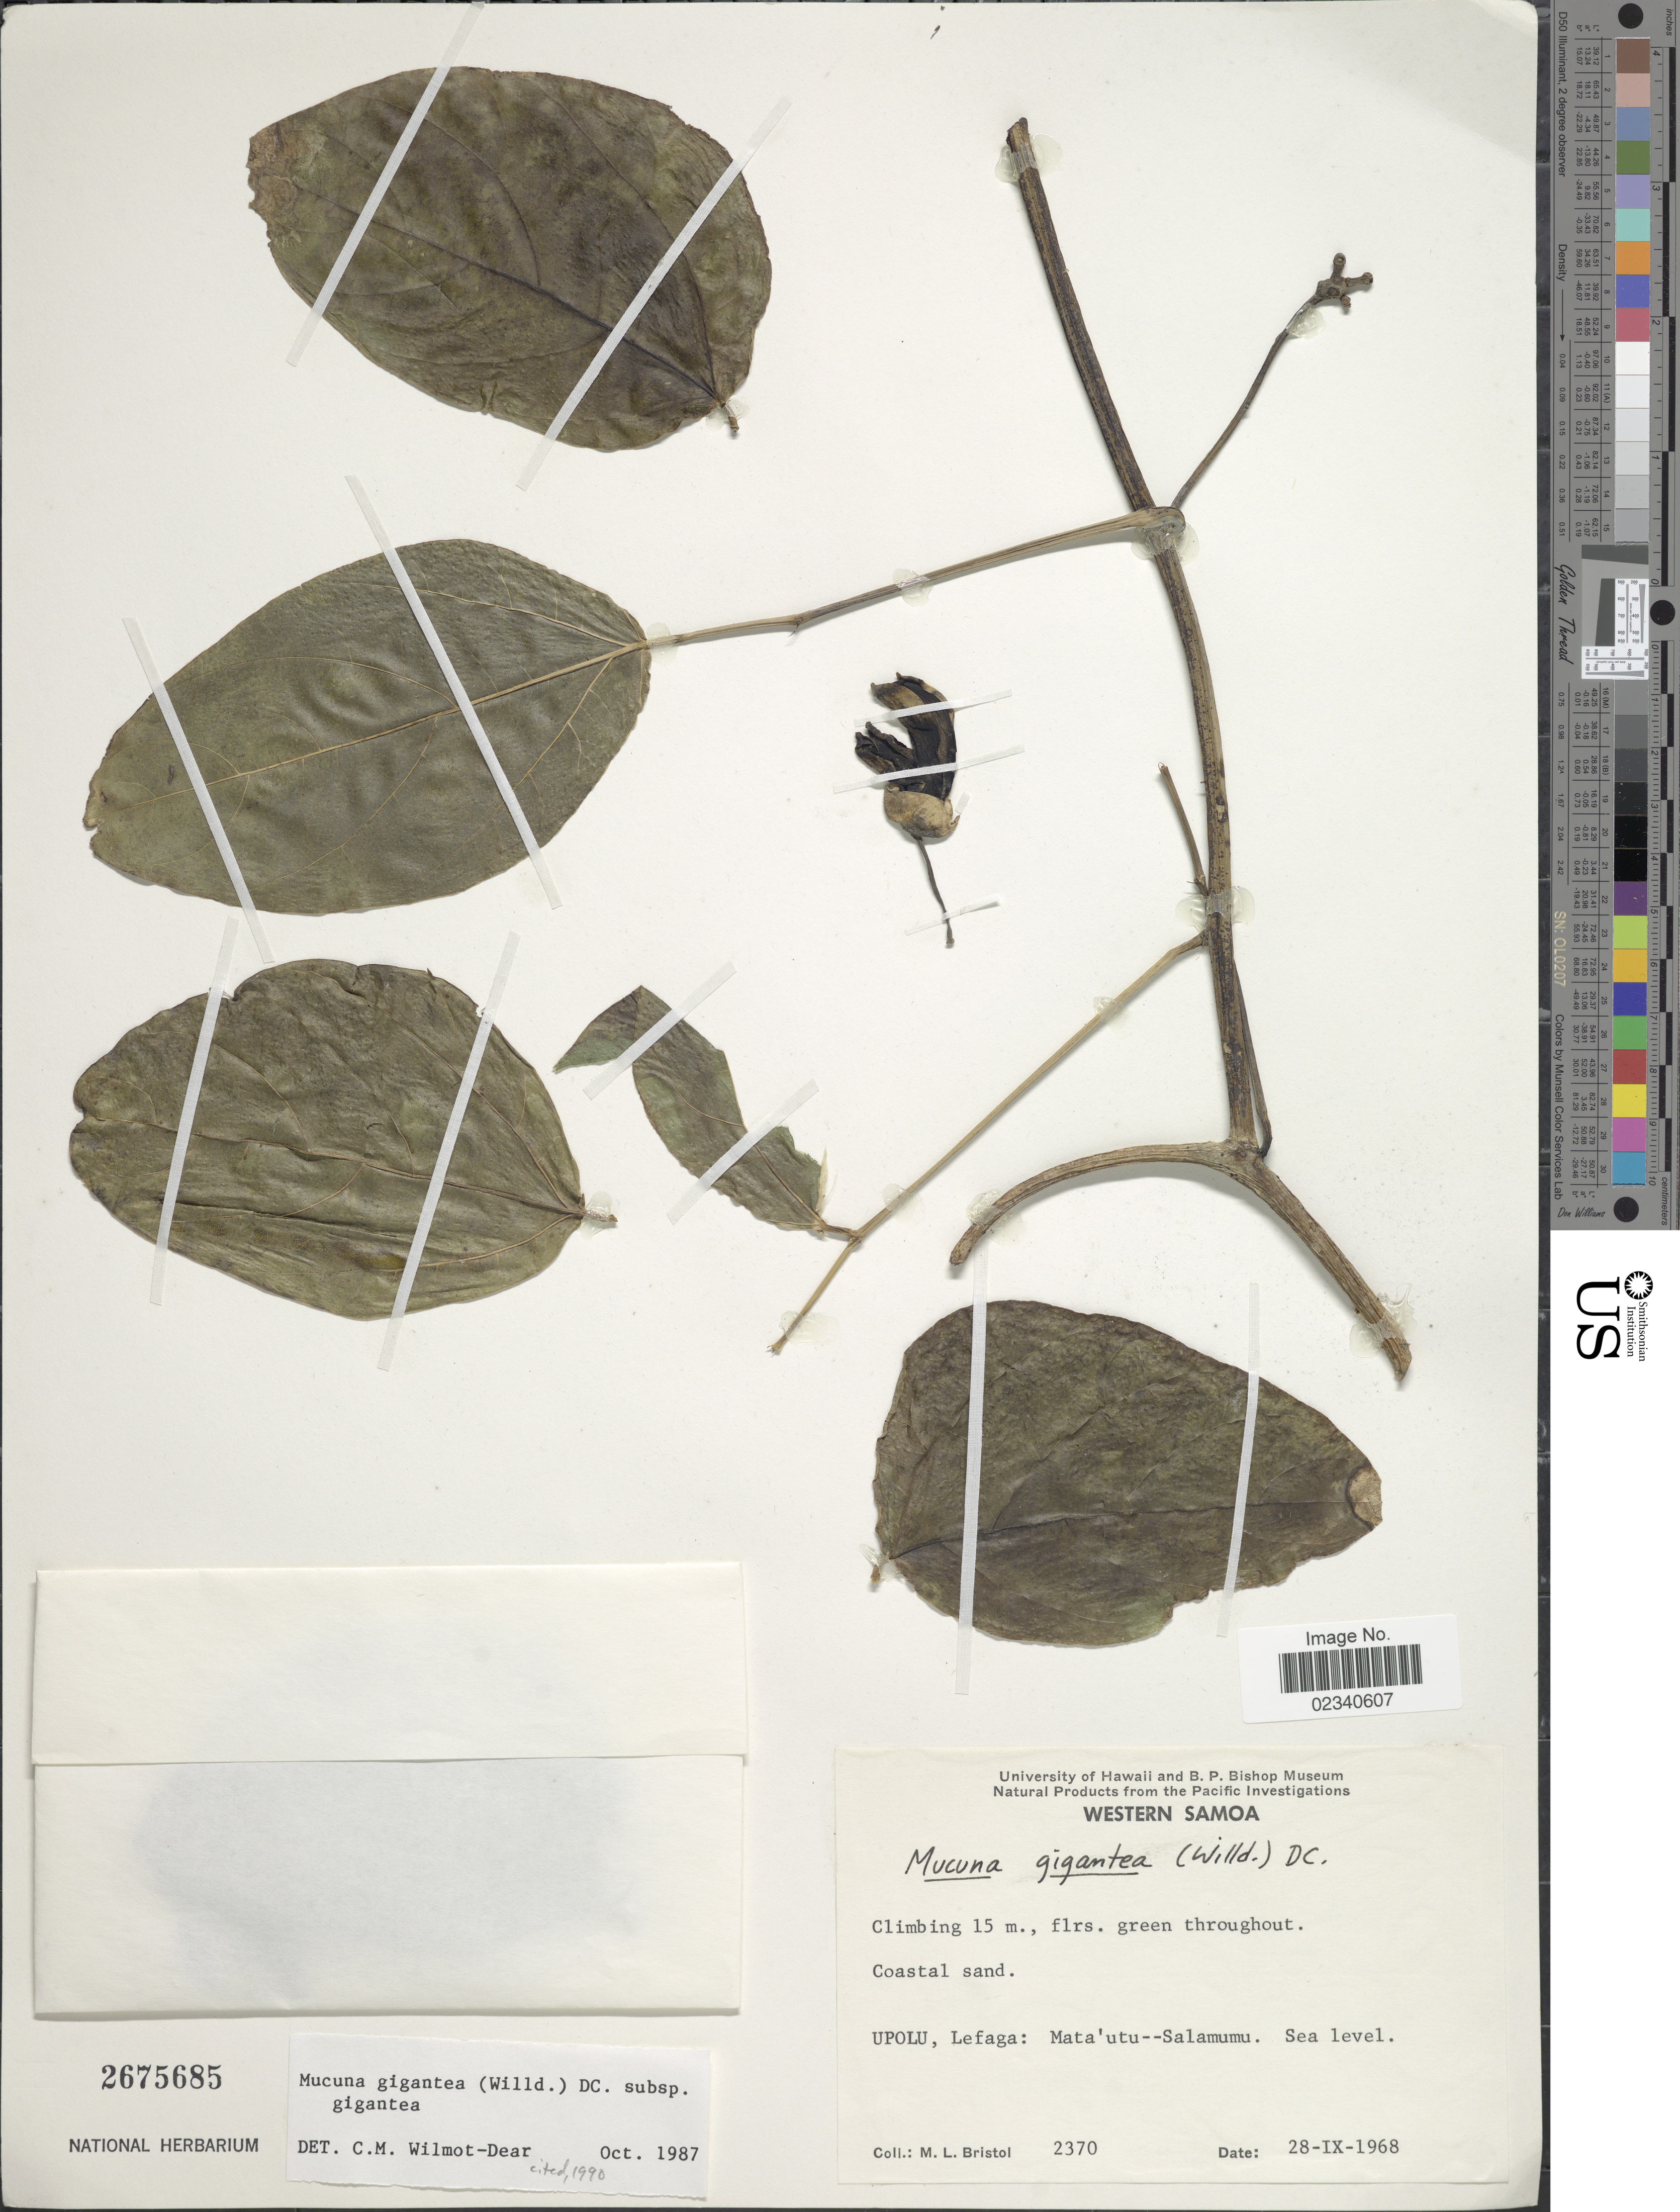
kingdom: Plantae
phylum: Tracheophyta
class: Magnoliopsida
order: Fabales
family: Fabaceae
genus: Mucuna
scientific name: Mucuna gigantea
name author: (Willd.) DC.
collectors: M. L. Bristol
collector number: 2370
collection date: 1968-09-28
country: Samoa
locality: Upolu, Lefaga: Mata'utu--Salamumu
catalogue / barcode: US 2675685